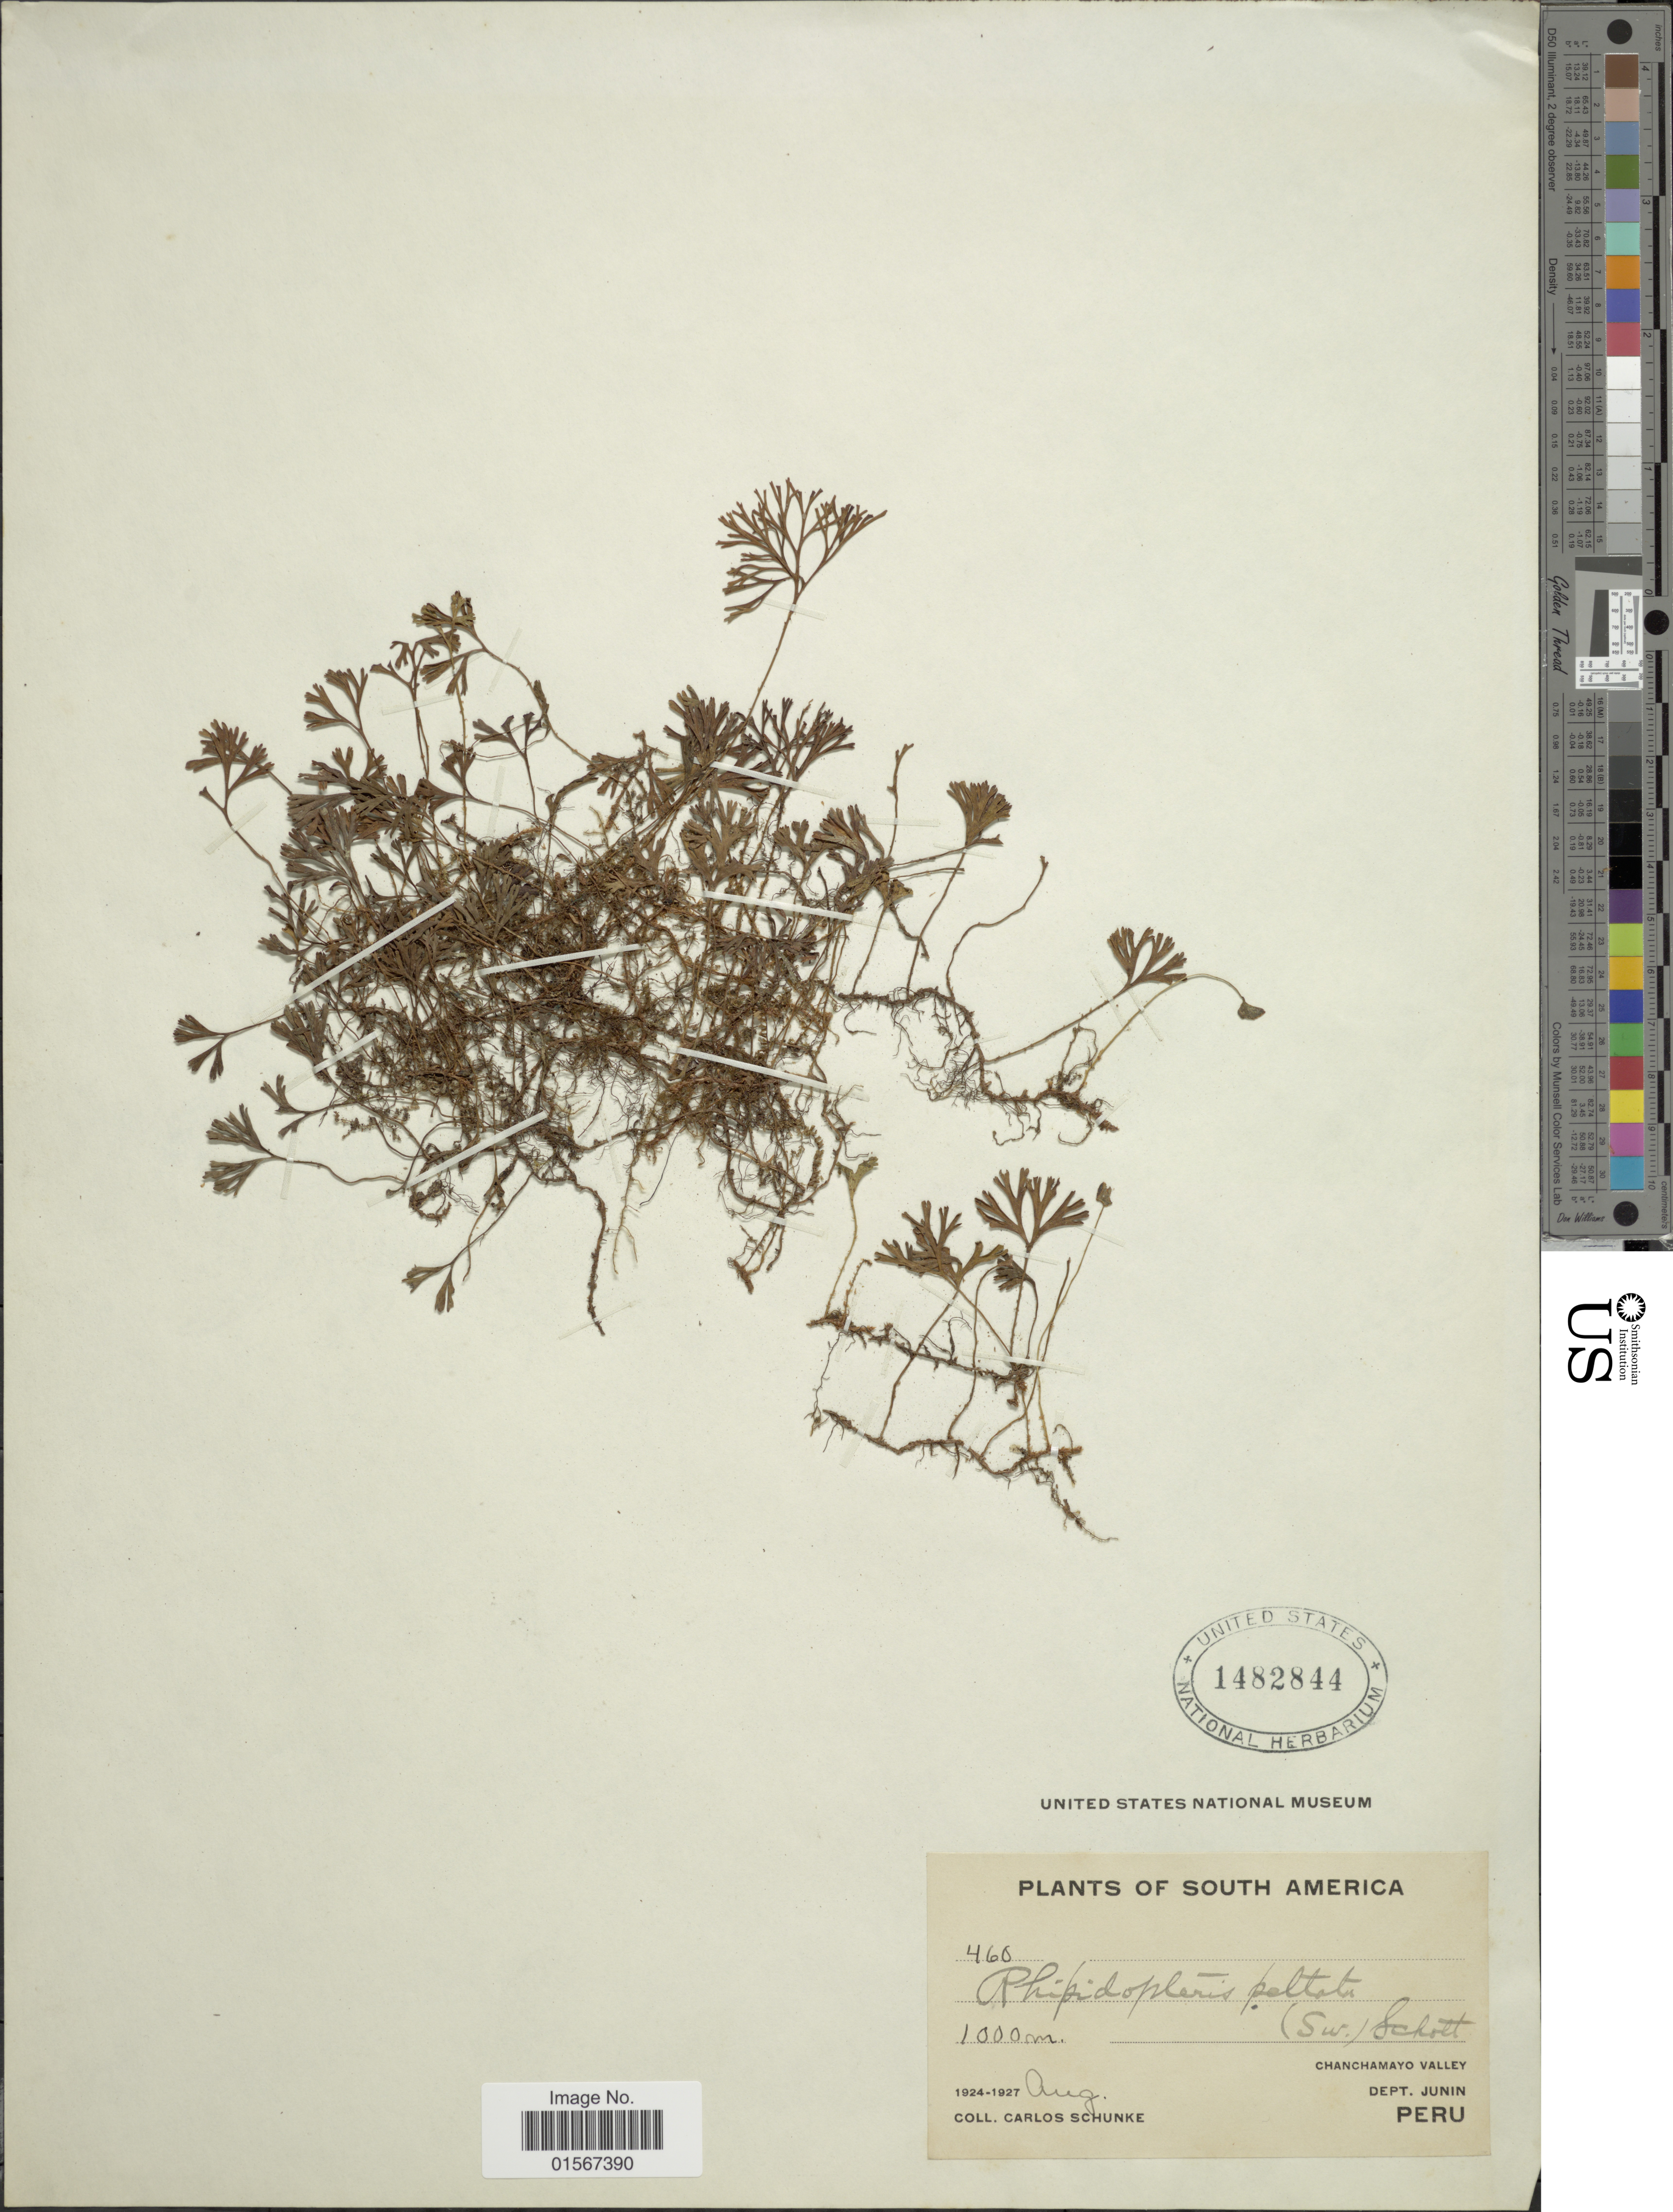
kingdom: Plantae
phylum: Tracheophyta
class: Polypodiopsida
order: Polypodiales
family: Dryopteridaceae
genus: Elaphoglossum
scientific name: Elaphoglossum peltatum f. peltatum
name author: (Sw.) Urb.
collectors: C. Schunke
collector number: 460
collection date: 1924-08/1927-08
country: Peru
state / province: Junín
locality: South America, Chanchamayo Valley, Dept. Junin, Peru.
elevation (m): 1000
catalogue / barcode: US 1482844